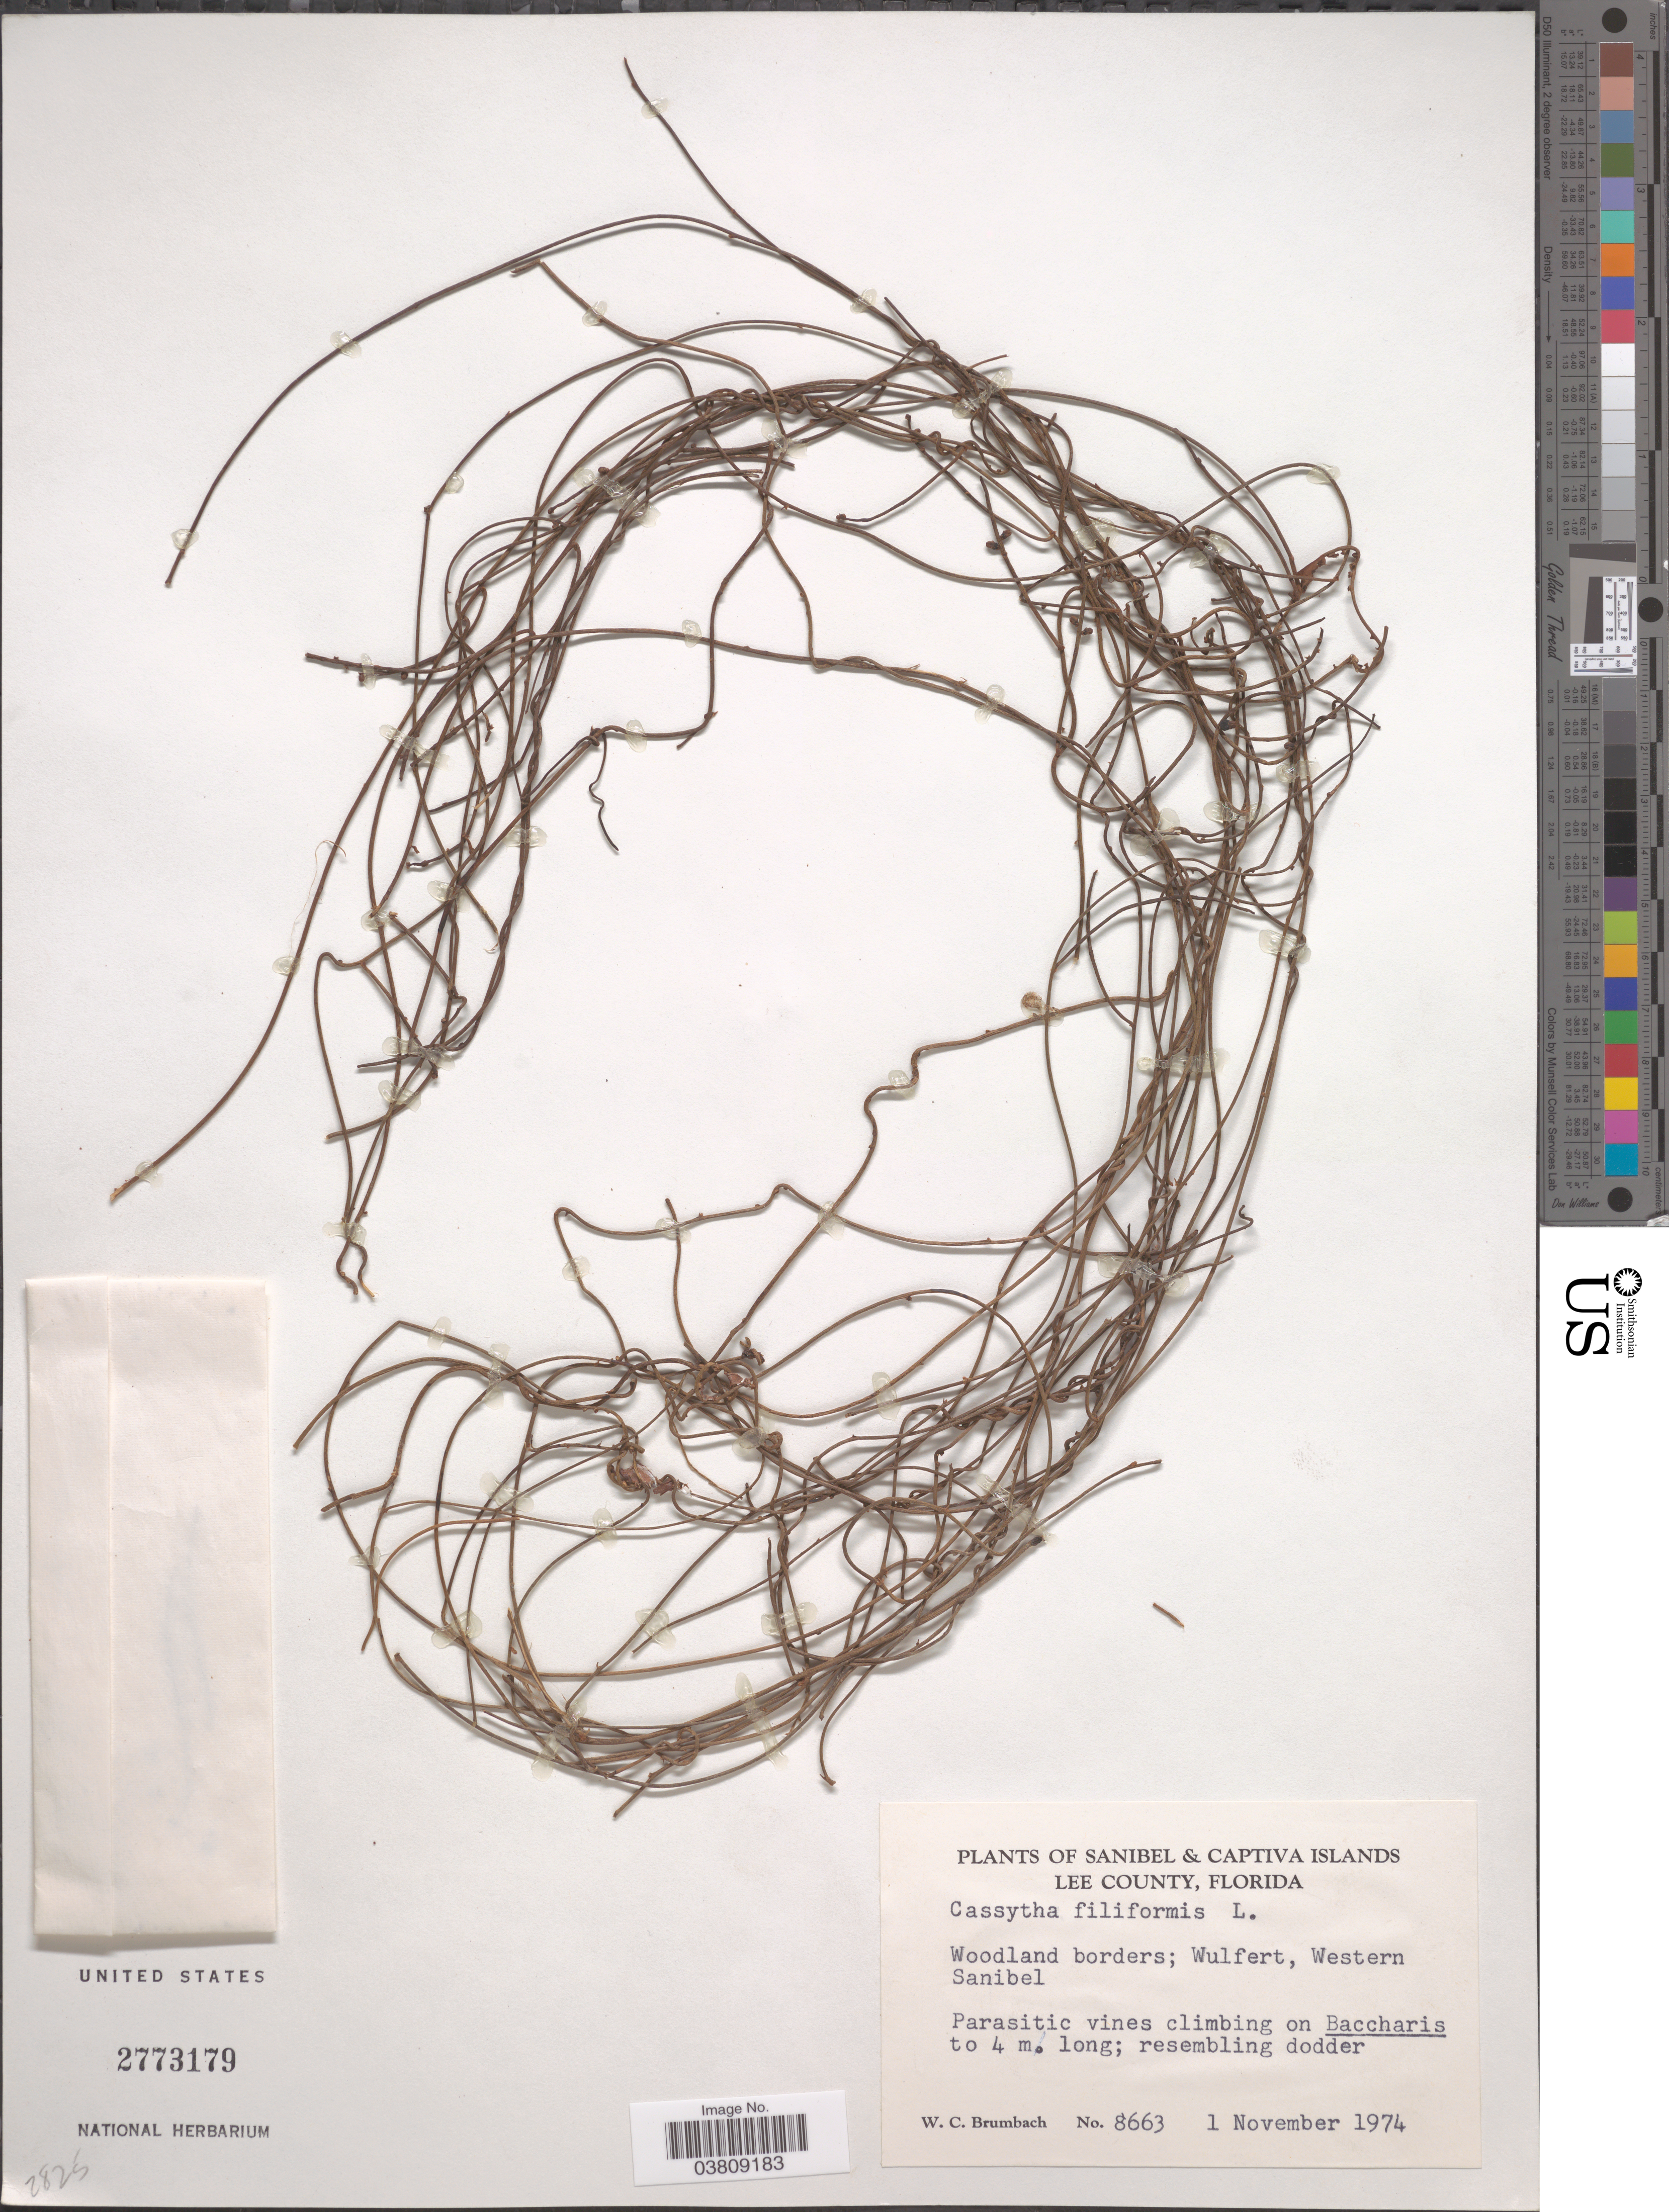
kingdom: Plantae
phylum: Tracheophyta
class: Magnoliopsida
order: Laurales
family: Lauraceae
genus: Cassytha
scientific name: Cassytha filiformis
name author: L.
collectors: W. C. Brumbach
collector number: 8663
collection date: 1974-11-01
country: United States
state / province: Florida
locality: Sanibel & Captiva Islands. Lee County. Woodland borders; Wulfert, Western Sanibel.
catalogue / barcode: US 2773179